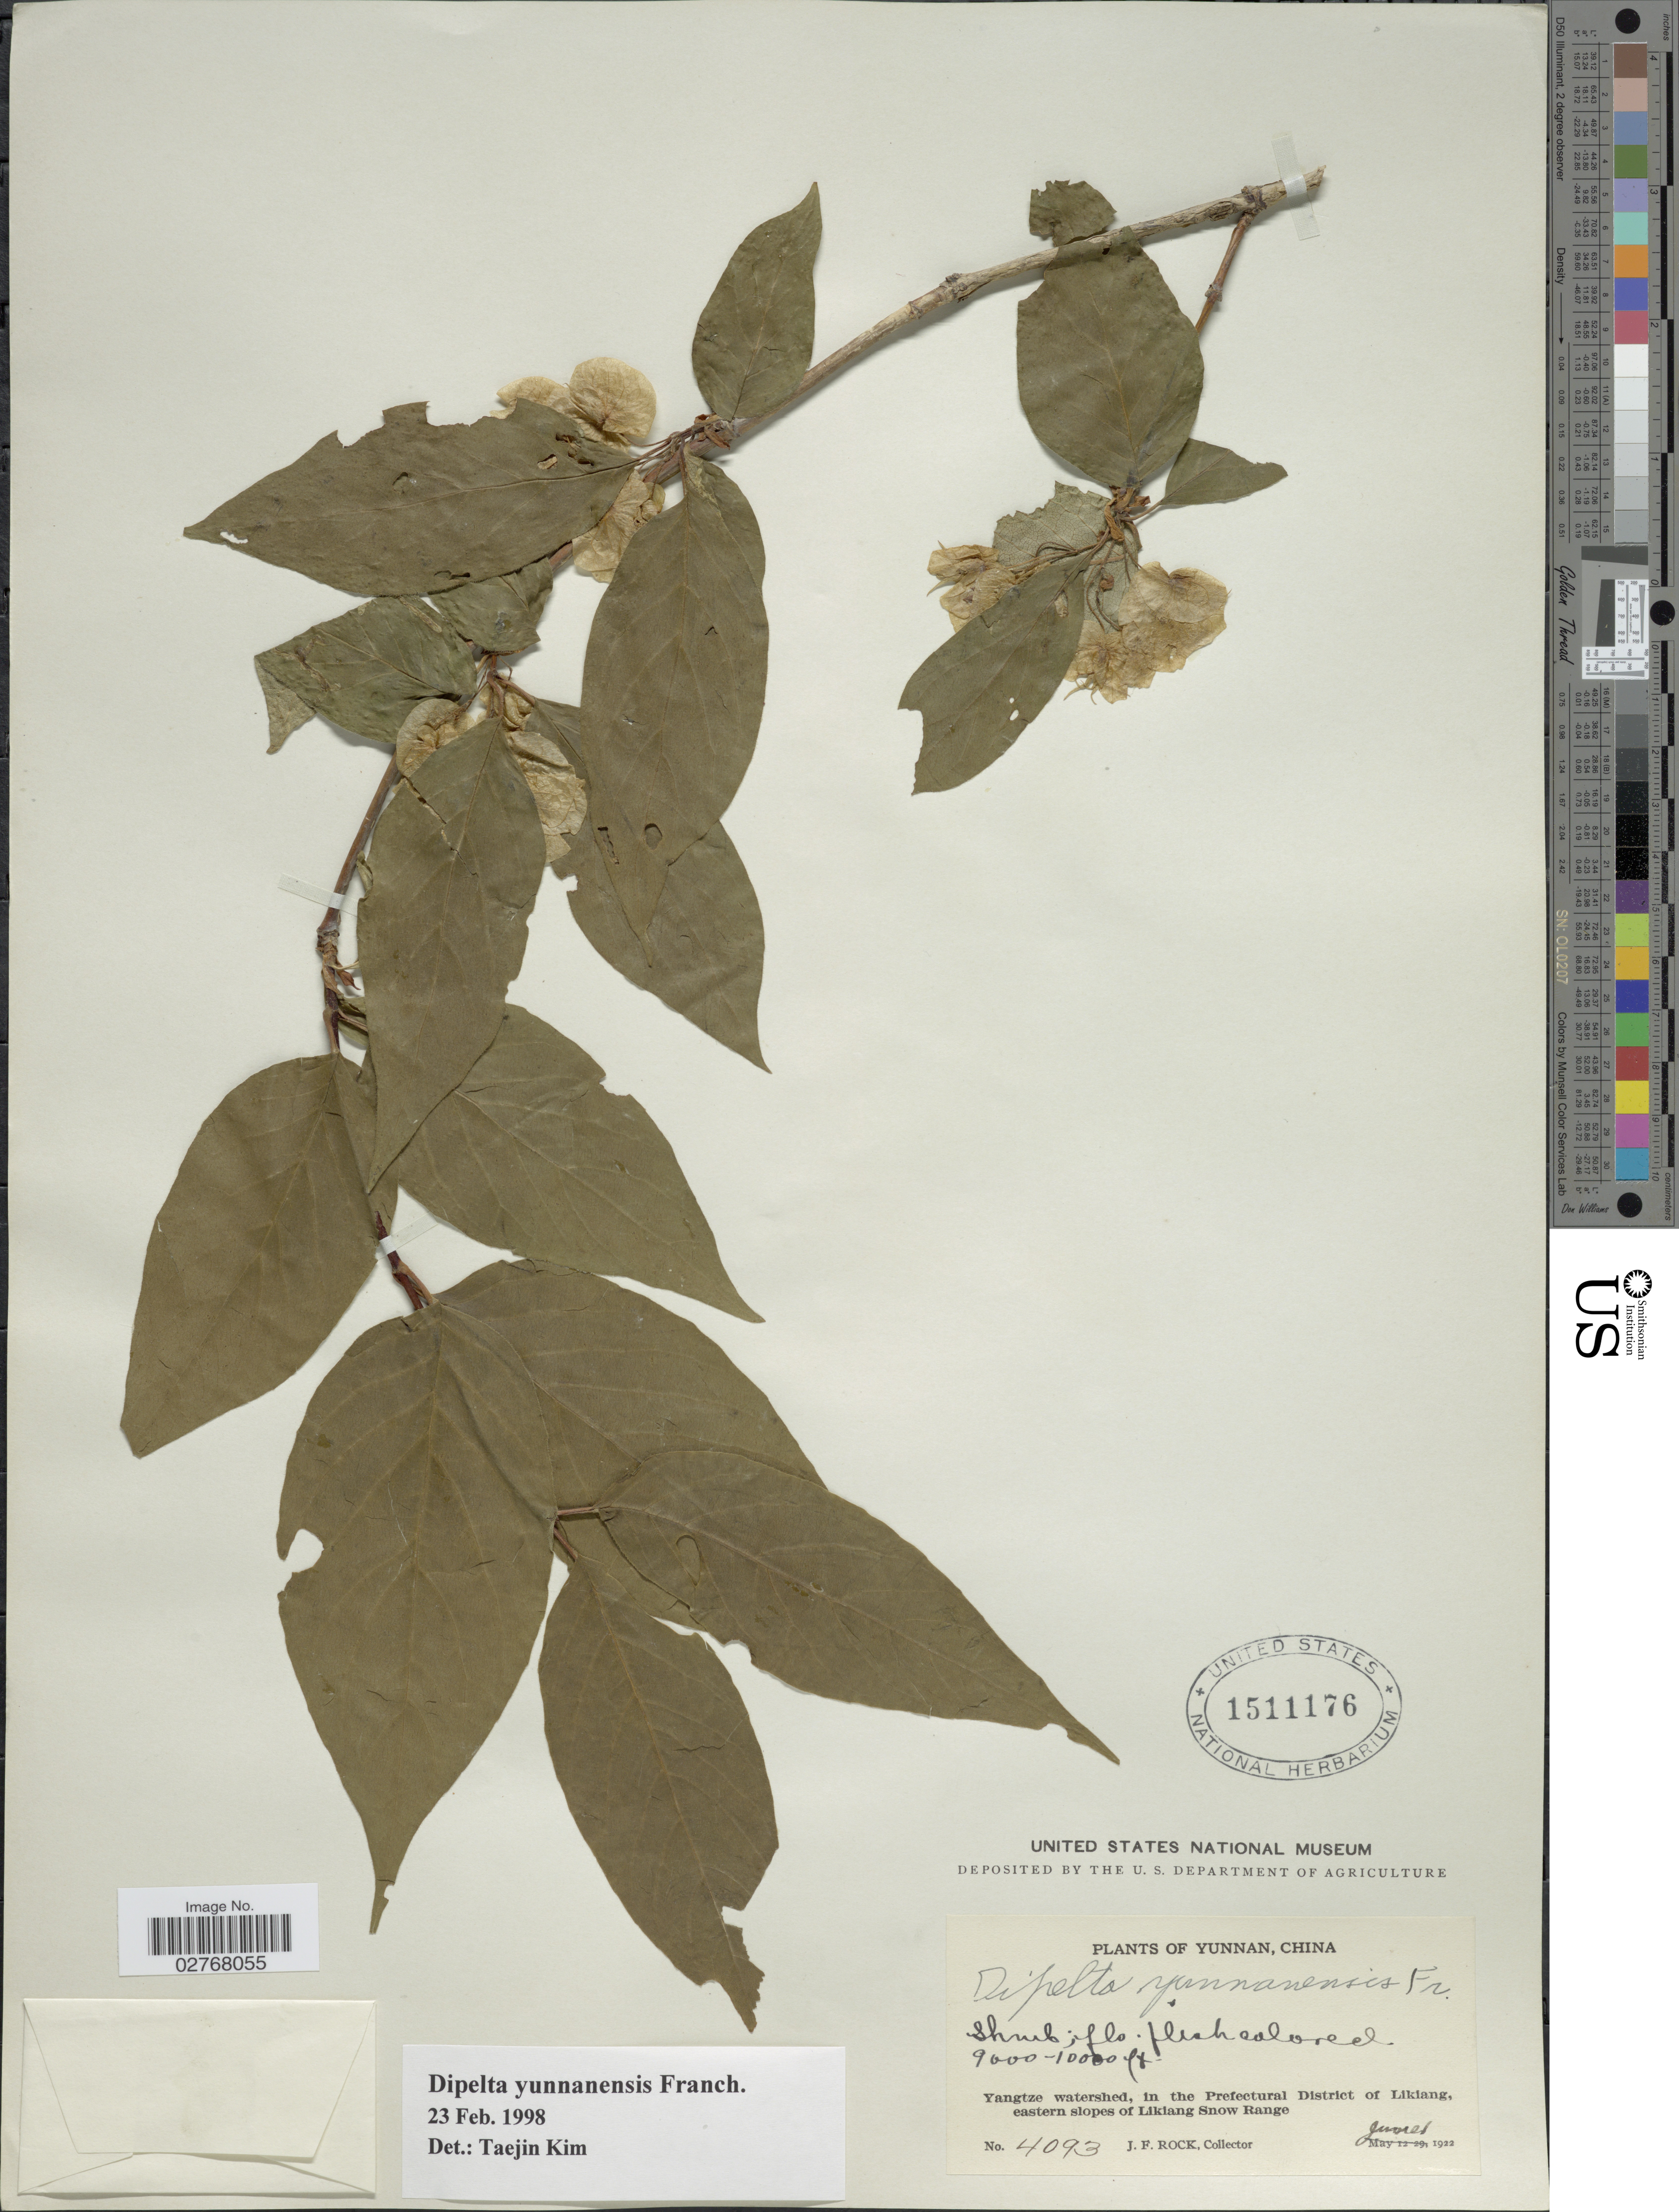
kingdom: Plantae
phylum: Tracheophyta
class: Magnoliopsida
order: Dipsacales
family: Caprifoliaceae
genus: Dipelta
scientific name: Dipelta yunnanensis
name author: Franch.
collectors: J. Rock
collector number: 4093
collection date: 1922-06-01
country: China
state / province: Yunnan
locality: Yangtze watershed, Prefectural District of Likiang, eastern slopes of Likiang Snow Range.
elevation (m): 2743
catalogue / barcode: US 1511176